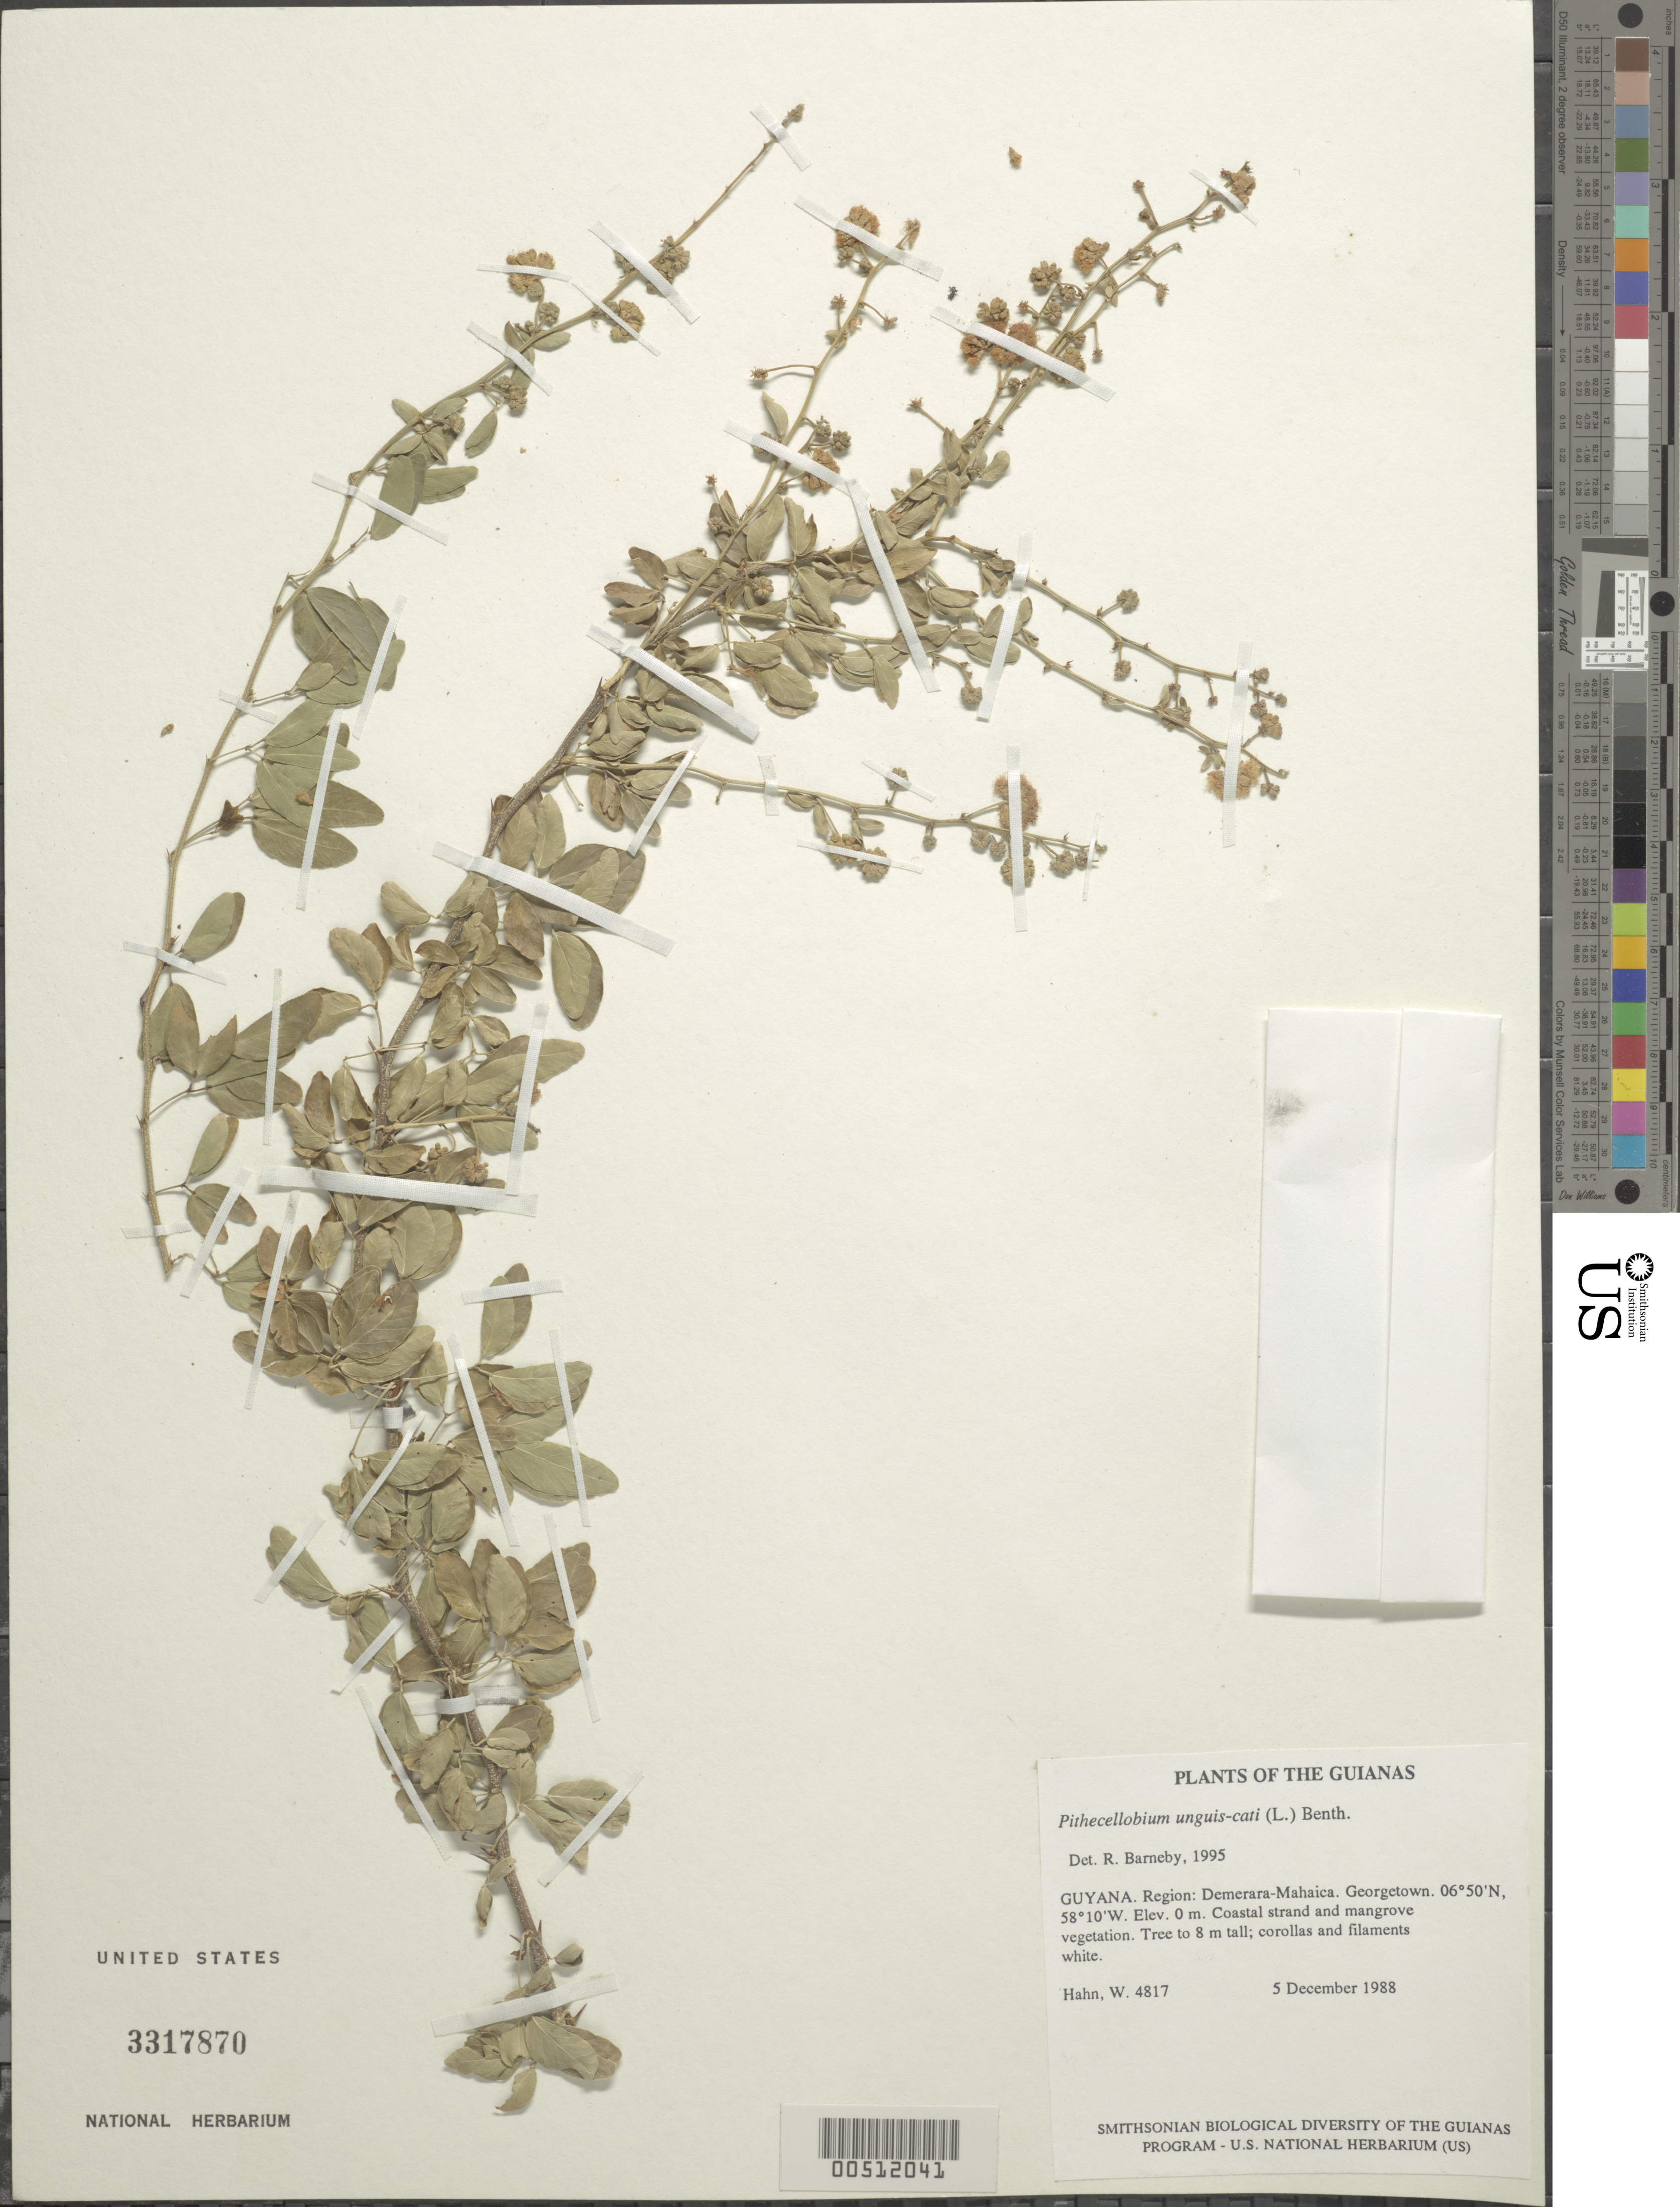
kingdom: Plantae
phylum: Tracheophyta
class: Magnoliopsida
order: Fabales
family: Fabaceae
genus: Pithecellobium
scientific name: Pithecellobium unguis-cati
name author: (L.) Benth.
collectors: W. Hahn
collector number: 4817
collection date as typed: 5 December 1988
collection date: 1988-12-05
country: Guyana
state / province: Demerara-Mahaica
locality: Georgetown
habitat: Coastal strand and mangrove vegetation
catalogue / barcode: US 3317870